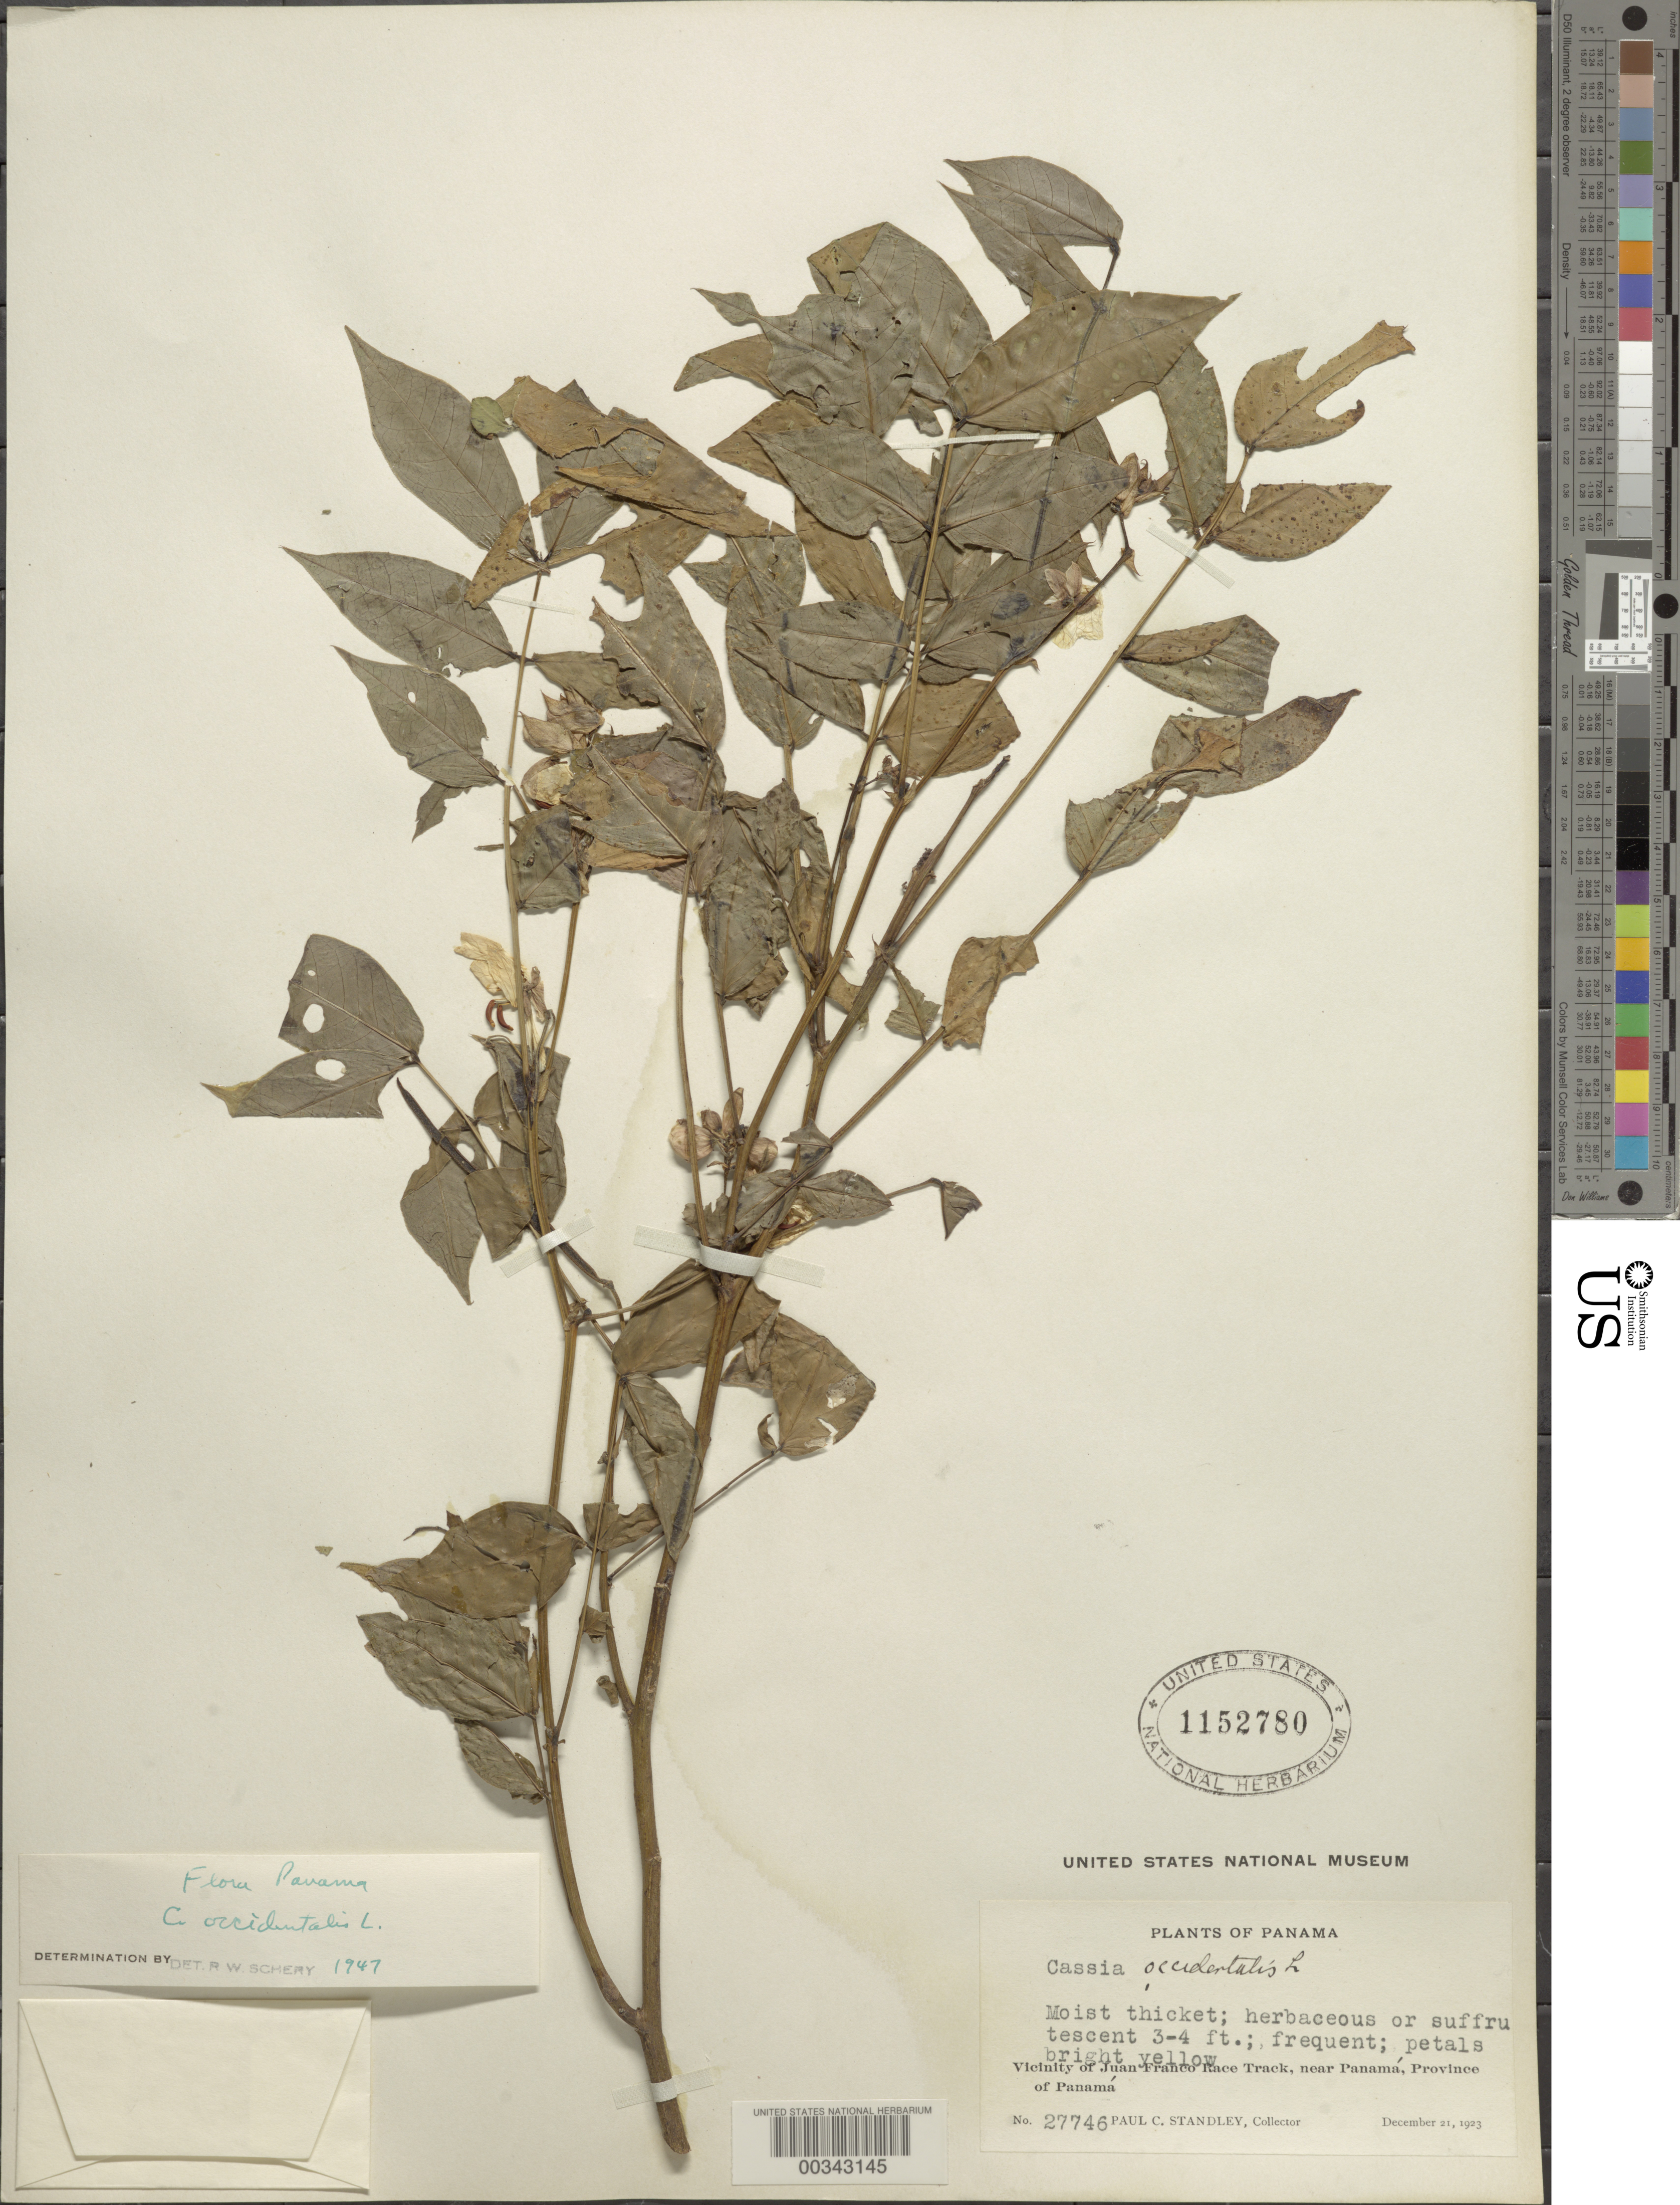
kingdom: Plantae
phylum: Tracheophyta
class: Magnoliopsida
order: Fabales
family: Fabaceae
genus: Senna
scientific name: Senna occidentalis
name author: (L.) Link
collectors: P. C. Standley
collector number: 27746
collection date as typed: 21 Dec 1923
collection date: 1923-12-21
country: Panama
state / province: Panamá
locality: Vicinity of Juan Franco Race Track, near Panama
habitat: Moist thicket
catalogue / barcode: US 1152780